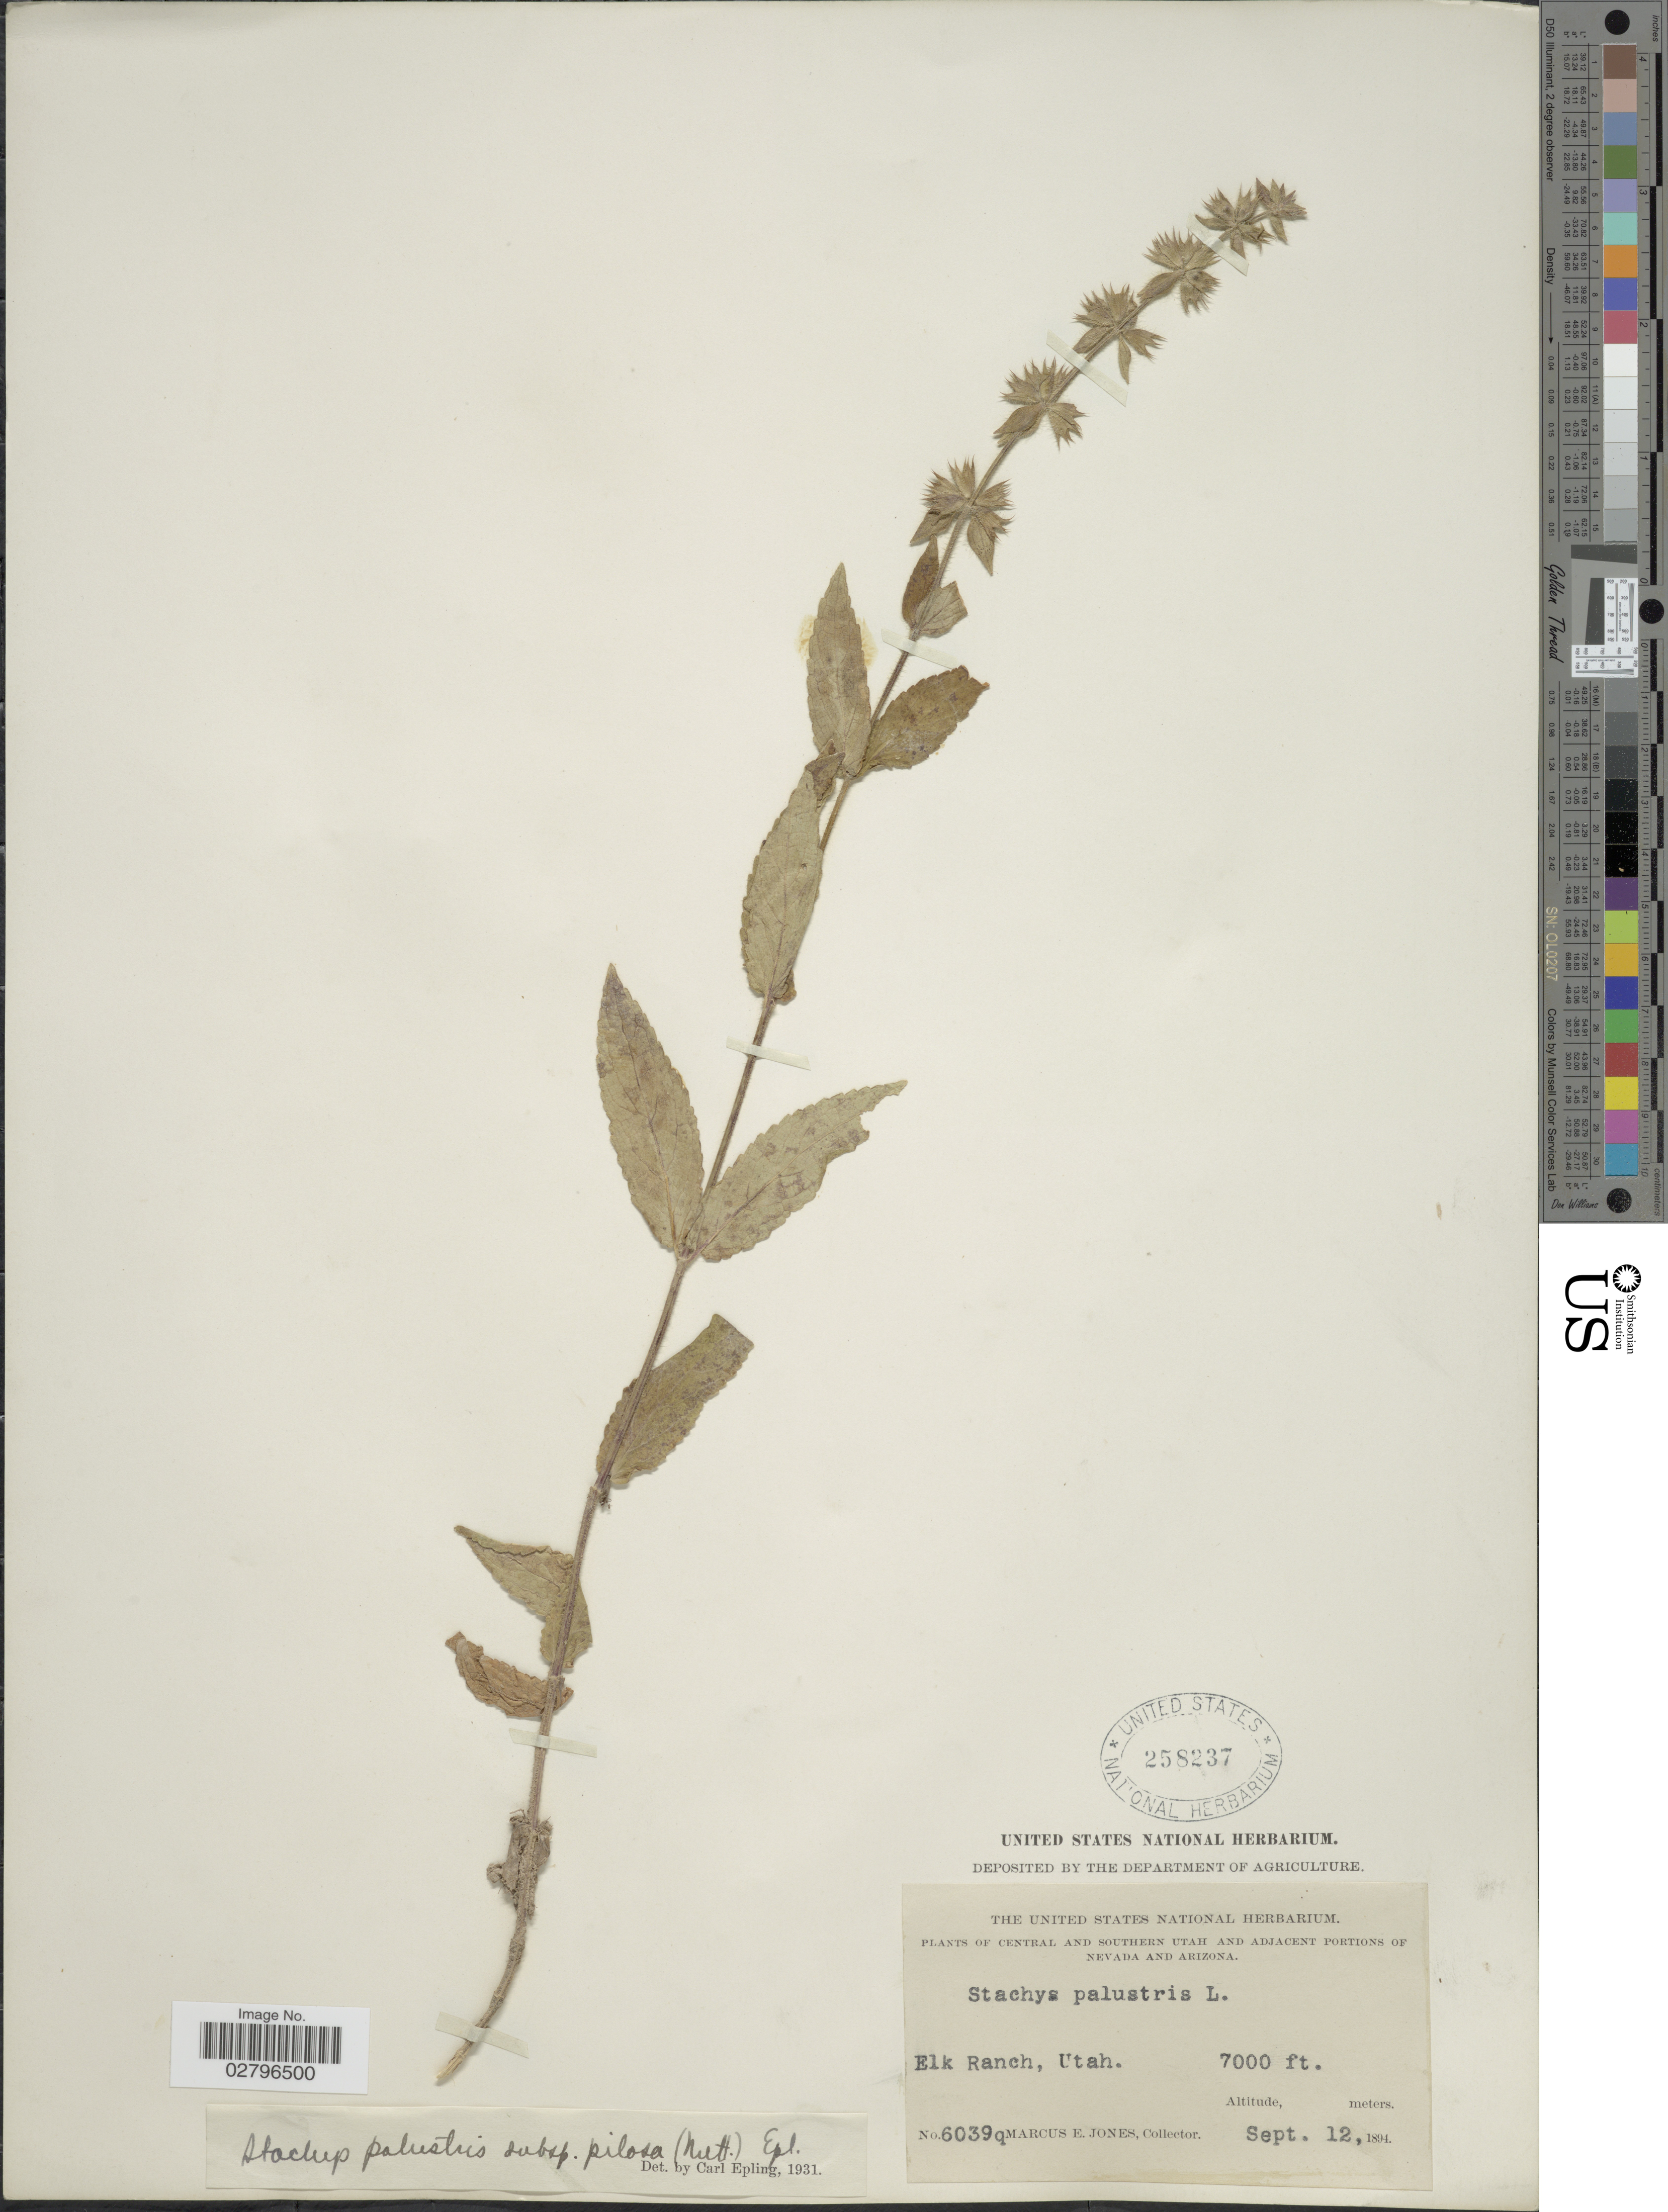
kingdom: Plantae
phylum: Tracheophyta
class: Magnoliopsida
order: Lamiales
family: Lamiaceae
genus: Stachys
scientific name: Stachys palustris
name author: L.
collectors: M. E. Jones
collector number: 6039q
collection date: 1894-09-12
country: United States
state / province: Utah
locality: Central and Southern Utah. Elk Ranch.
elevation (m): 2134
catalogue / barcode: US 258237